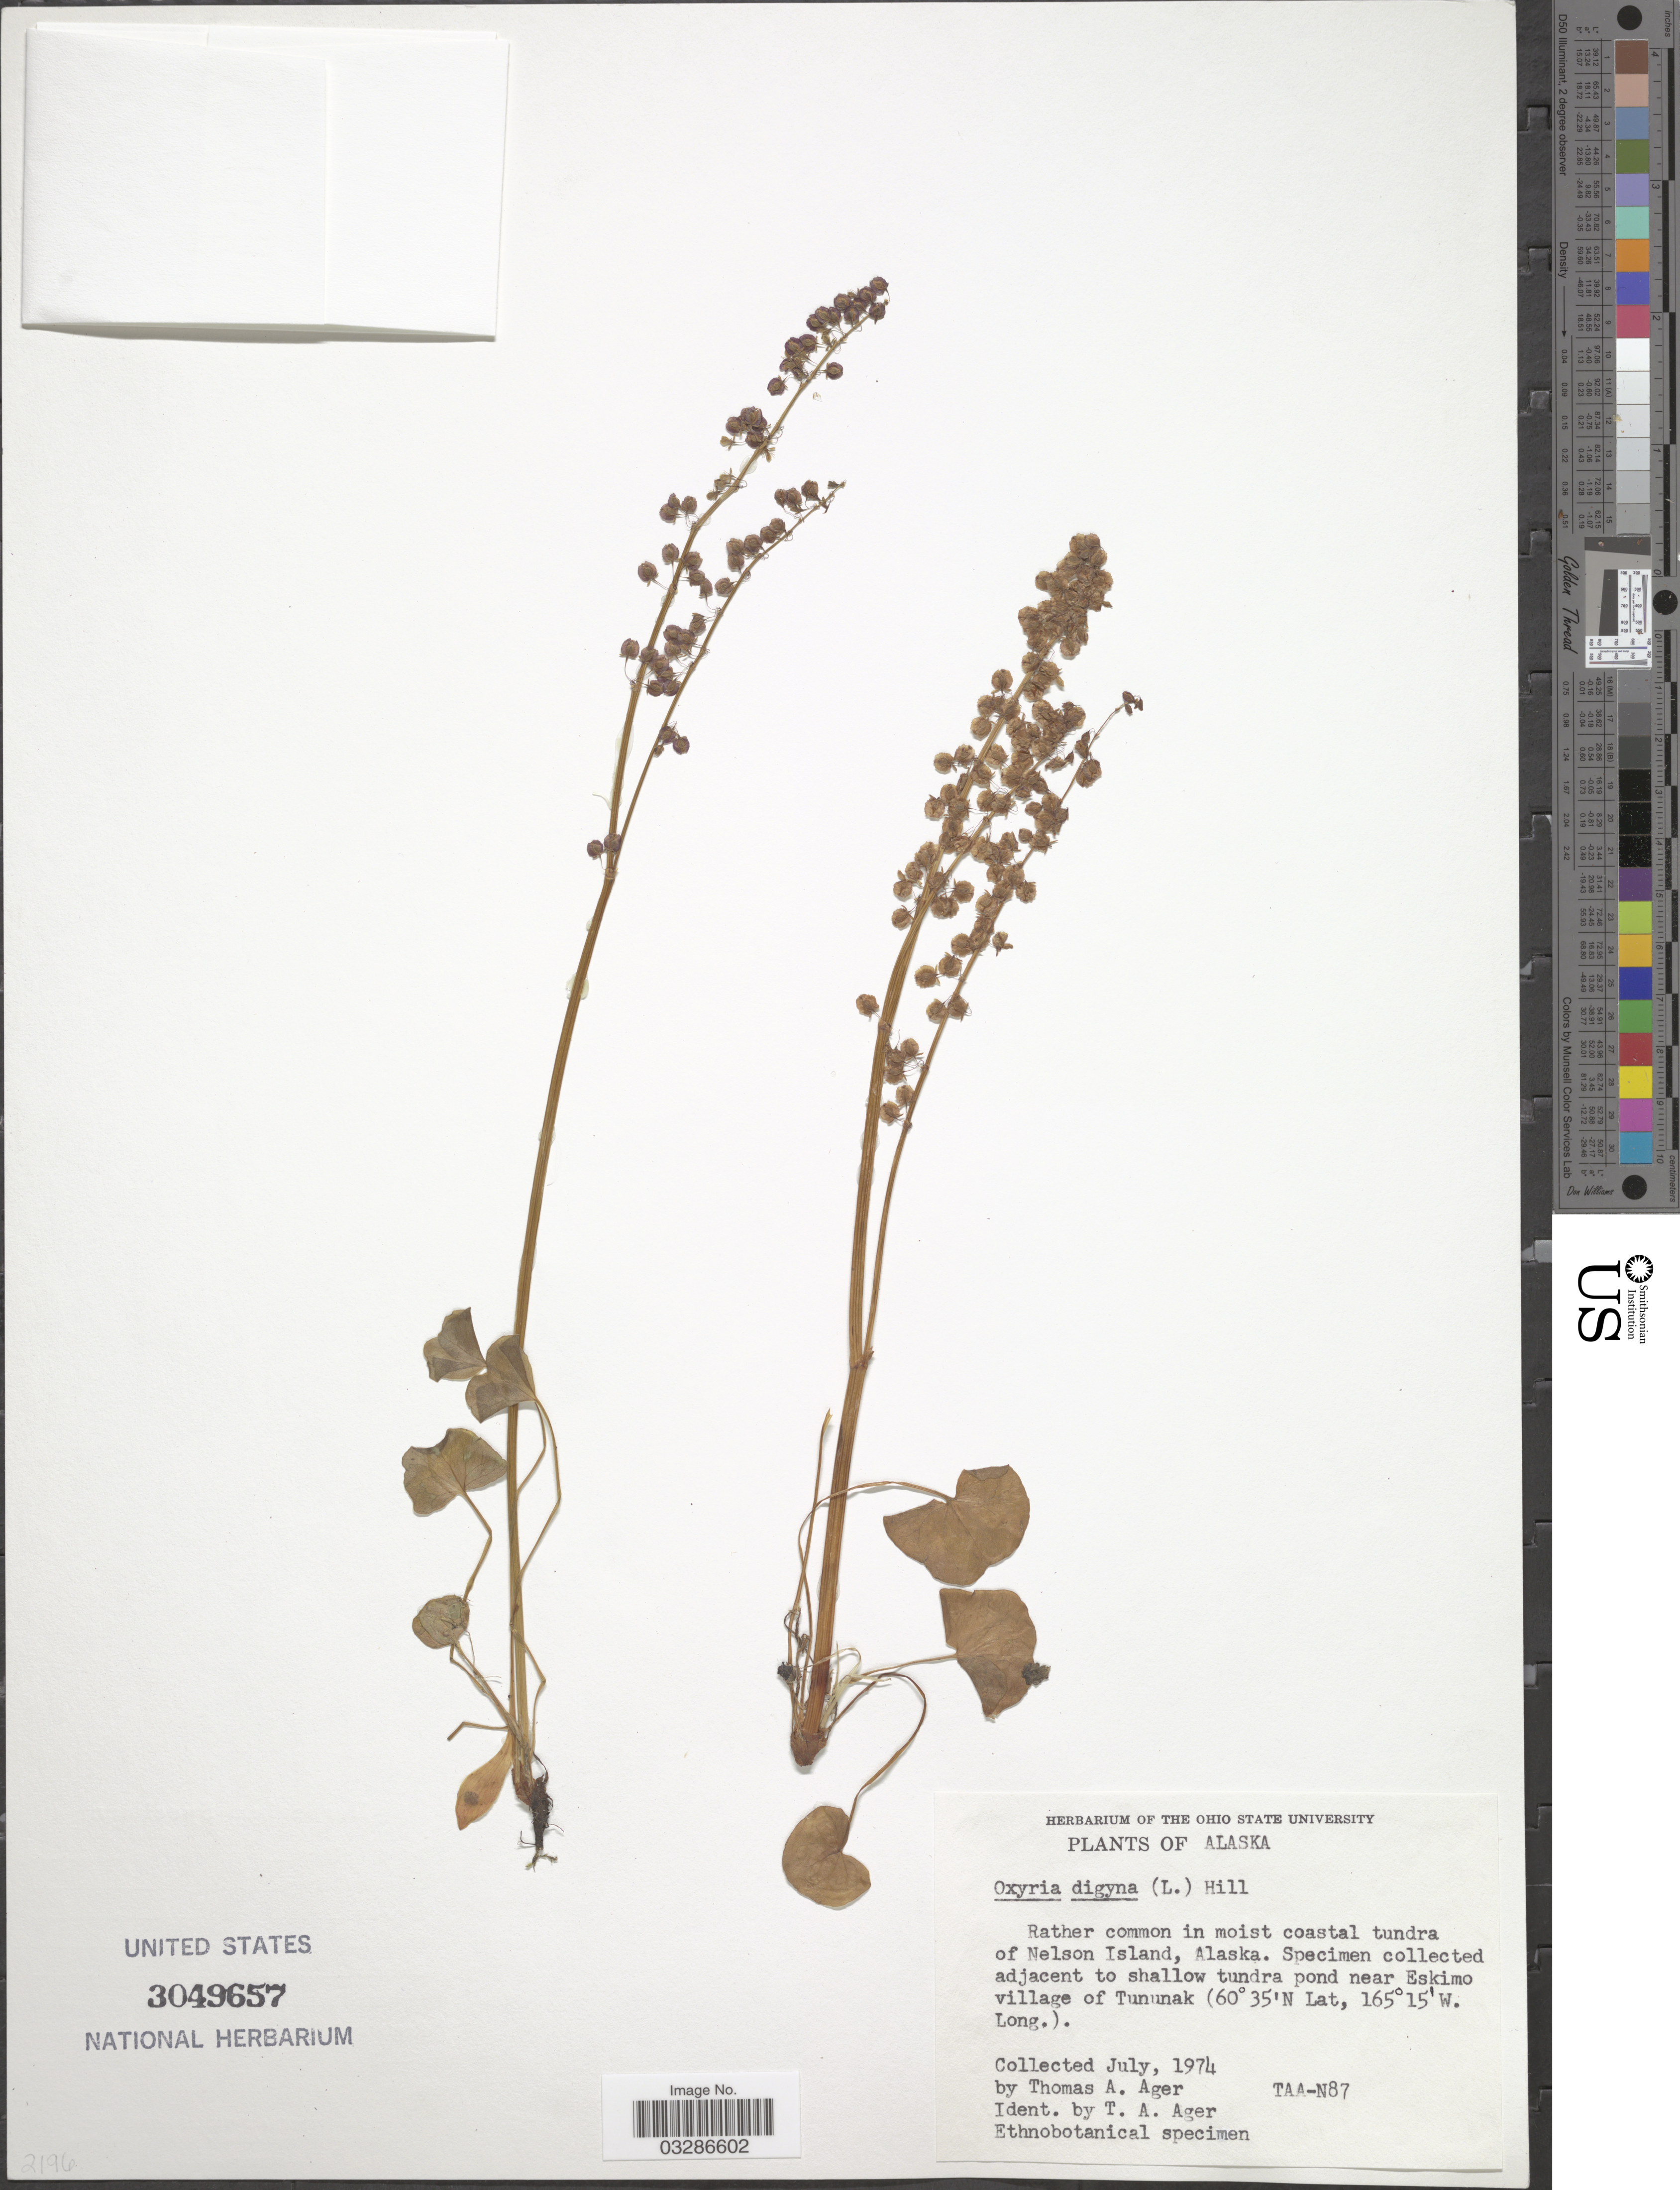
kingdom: Plantae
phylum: Tracheophyta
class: Magnoliopsida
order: Caryophyllales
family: Polygonaceae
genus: Oxyria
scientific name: Oxyria digyna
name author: (L.) Hill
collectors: T. A. Ager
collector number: TAA-N87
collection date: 1974-07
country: United States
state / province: Alaska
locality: In moist coastal tundra of Nelson Island.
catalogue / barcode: US 3049657